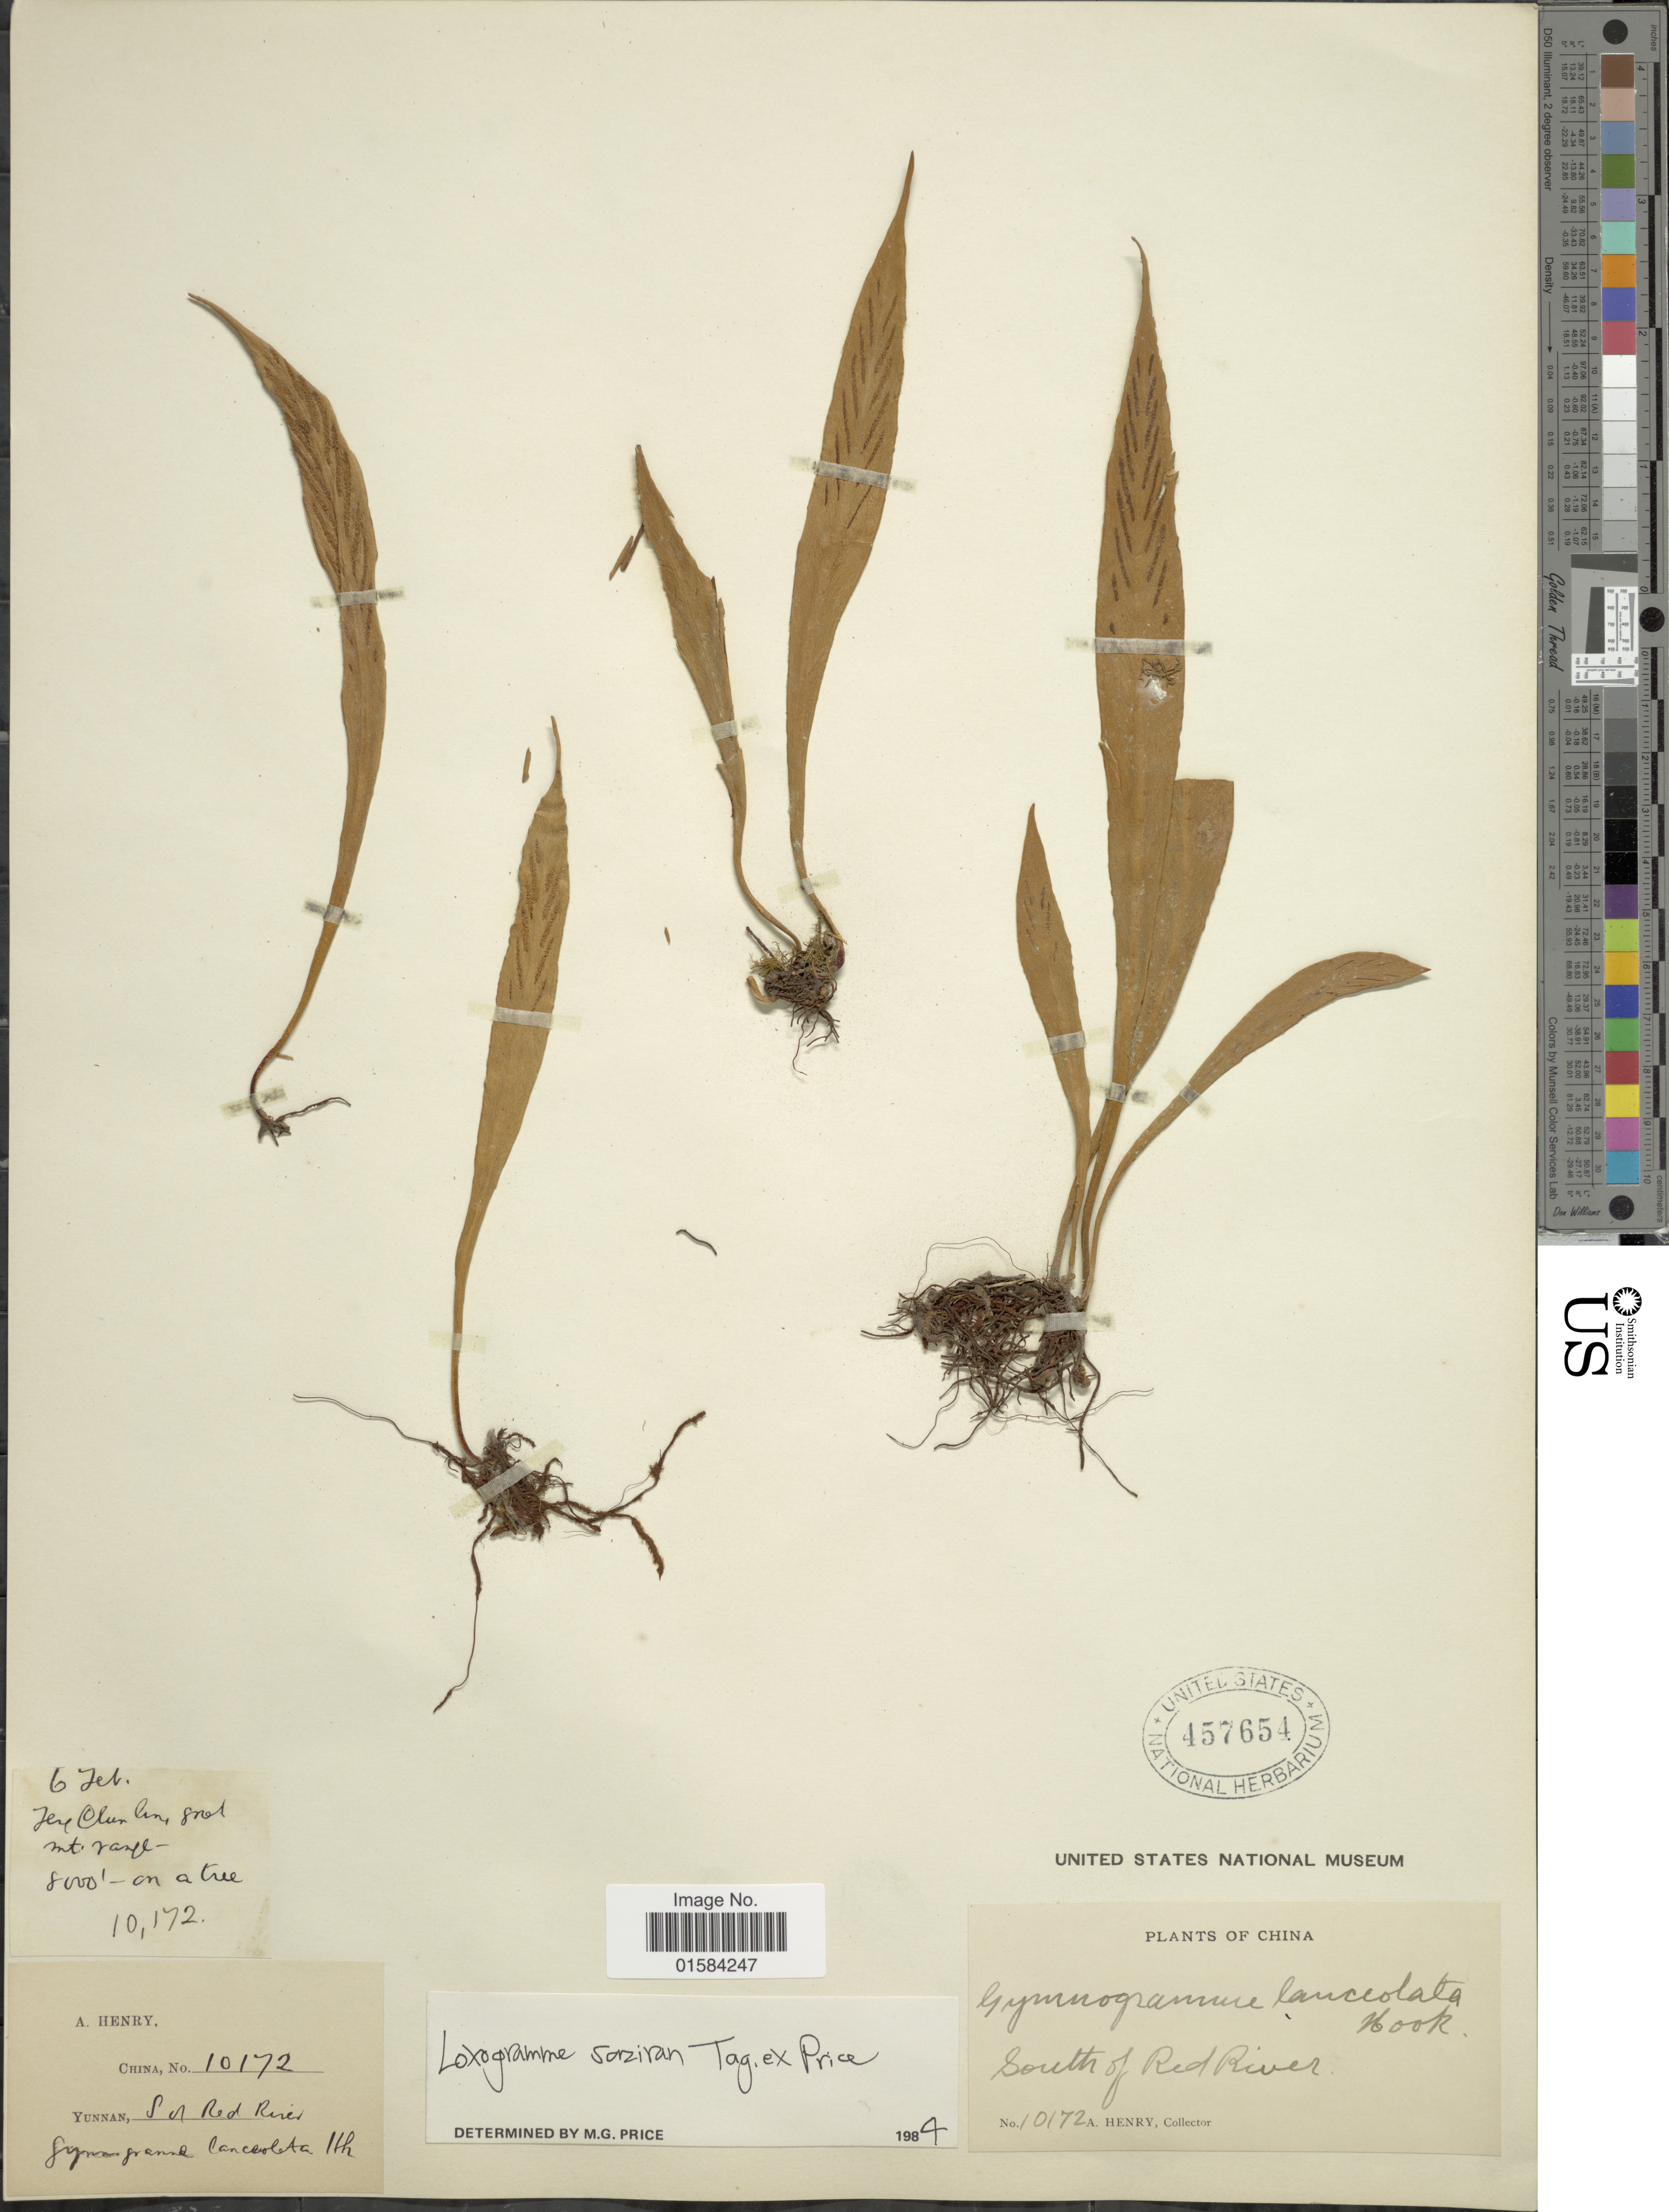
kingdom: Plantae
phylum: Tracheophyta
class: Polypodiopsida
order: Polypodiales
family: Polypodiaceae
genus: Loxogramme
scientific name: Loxogramme saziran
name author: Tagawa ex M.G. Price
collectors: A. Henry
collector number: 10172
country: China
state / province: Yunnan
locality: Yunnan, South of Red River. Feng Chun lin.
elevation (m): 2438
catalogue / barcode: US 457654